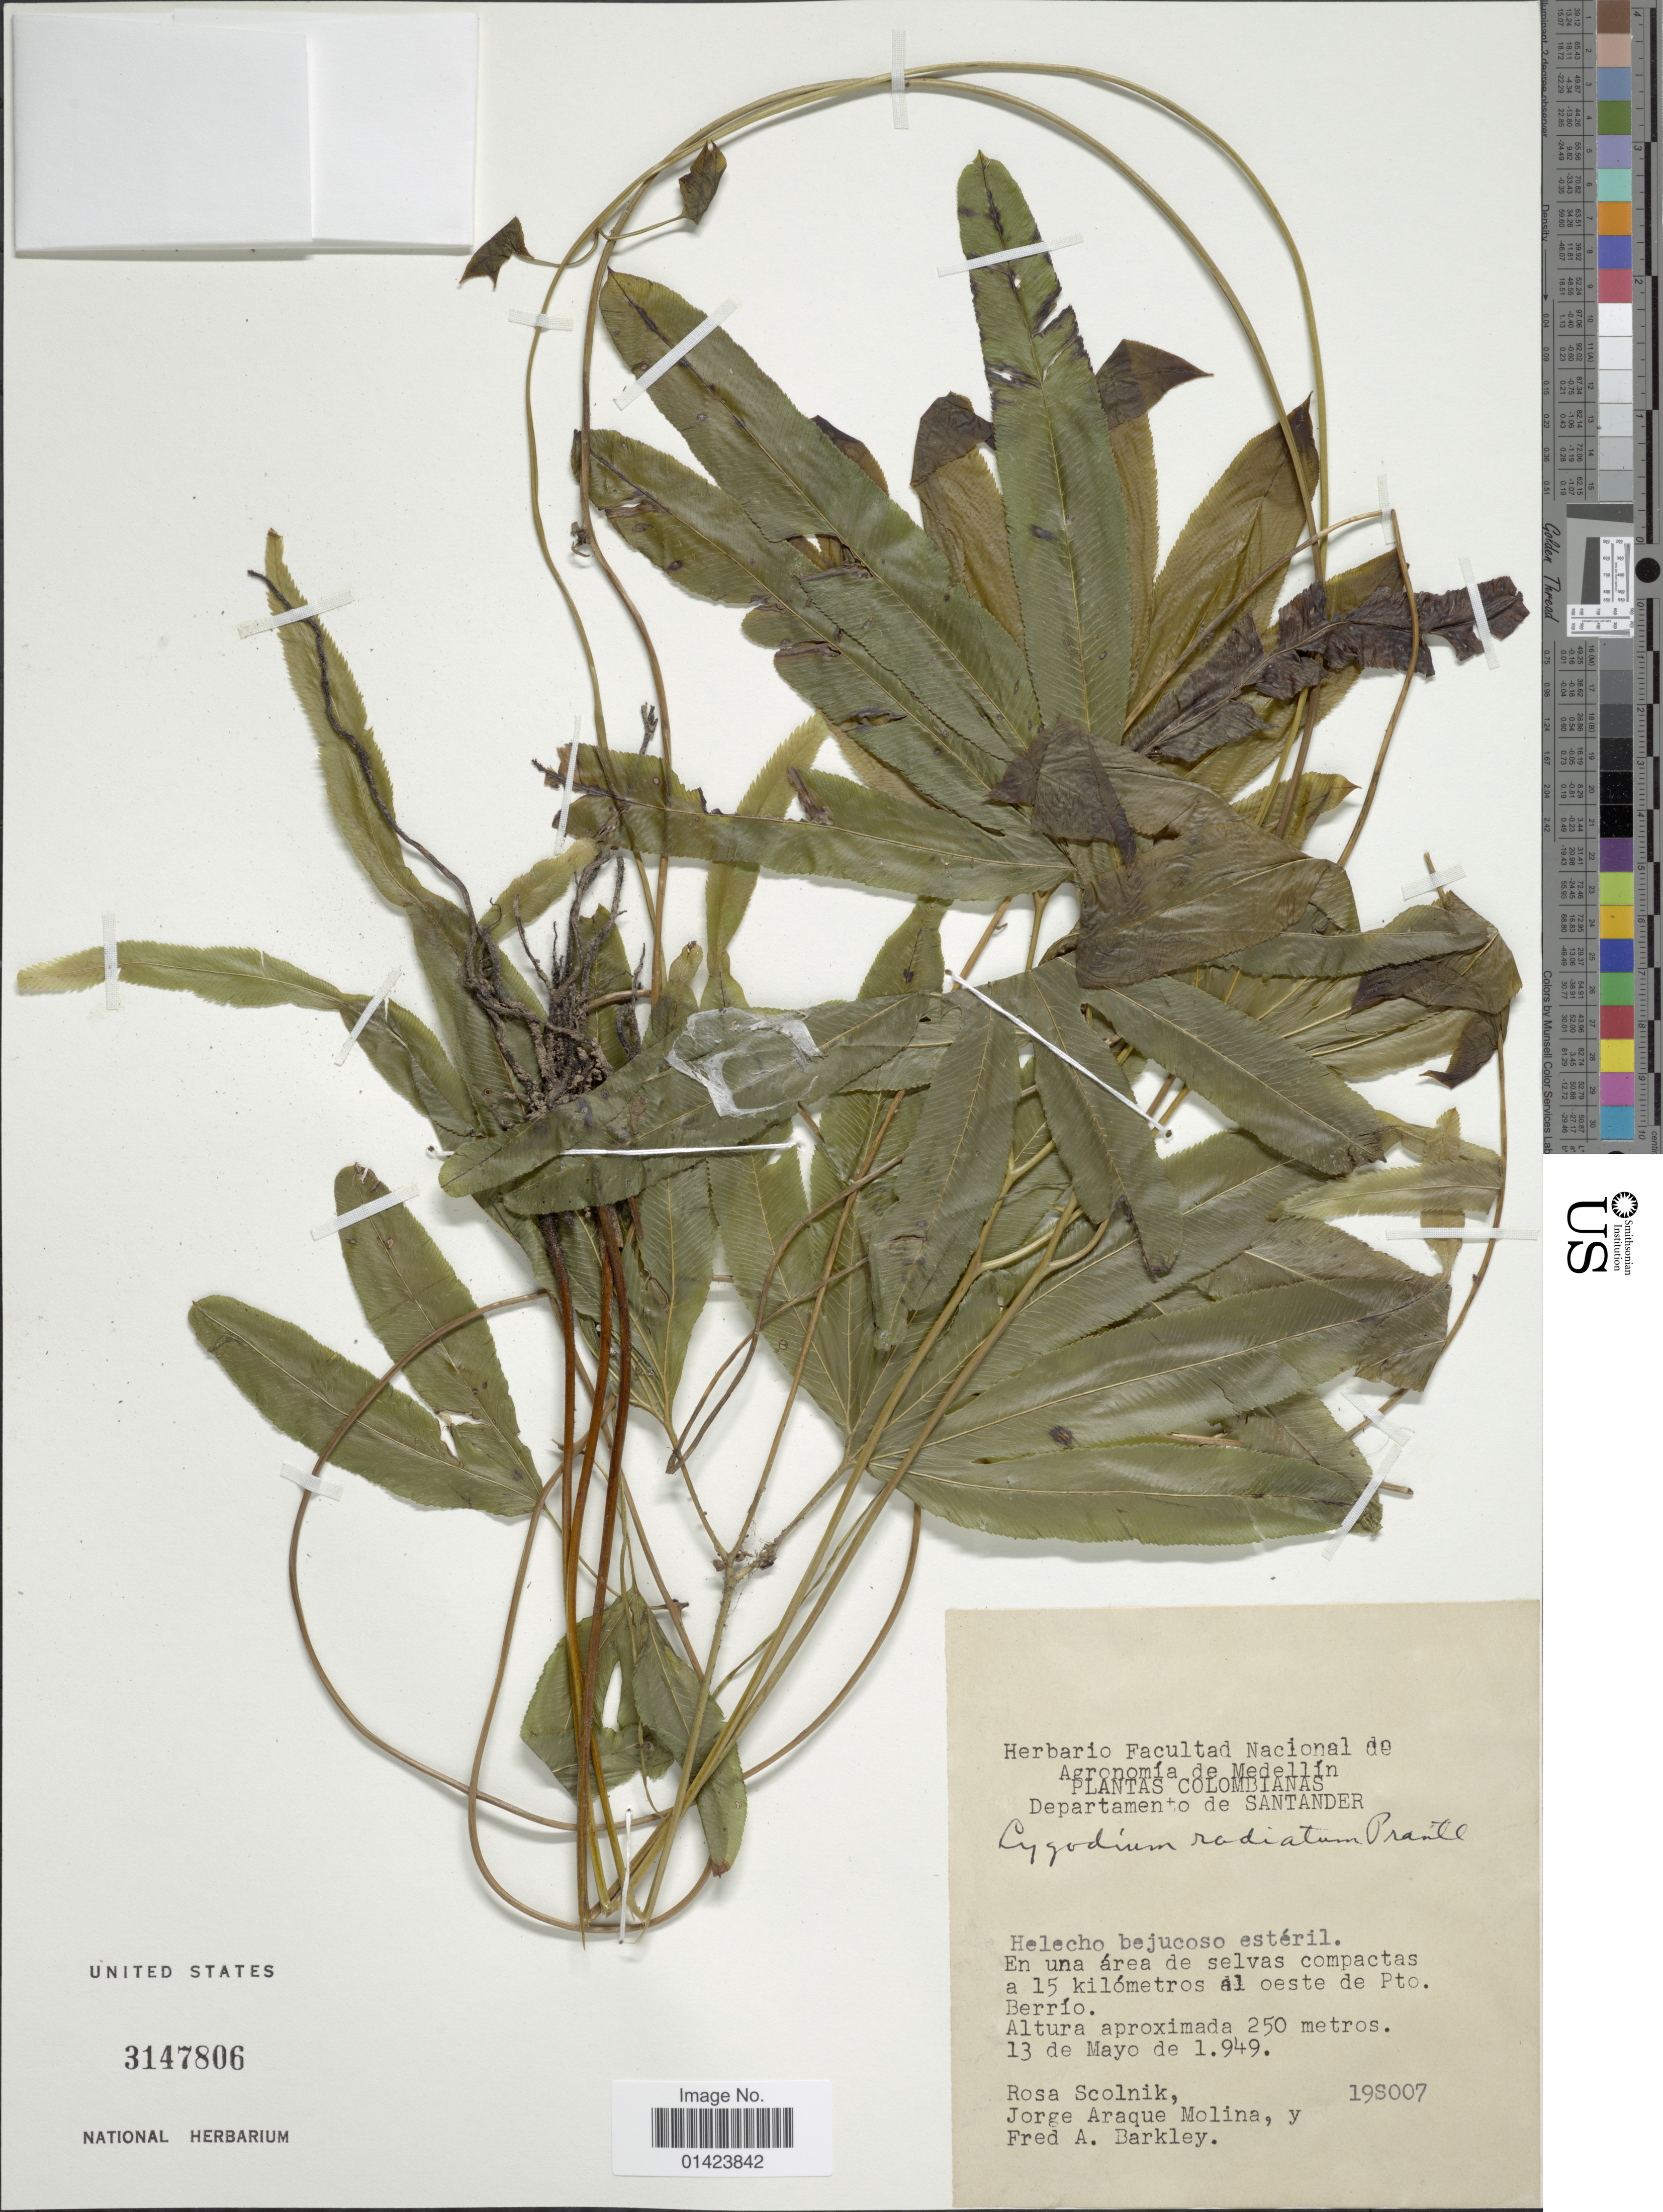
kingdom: Plantae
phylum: Tracheophyta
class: Polypodiopsida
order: Schizaeales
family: Lygodiaceae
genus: Lygodium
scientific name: Lygodium radiatum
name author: Prantl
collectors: R. Scolnik, J. A. Molina & F. A. Barkley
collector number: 19S007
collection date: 1949-05-13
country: Colombia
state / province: Santander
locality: Departamento de Santander, En una área de selvas compactas a 15kilómetros al oeste de Pto. Berrio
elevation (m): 250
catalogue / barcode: US 3147806